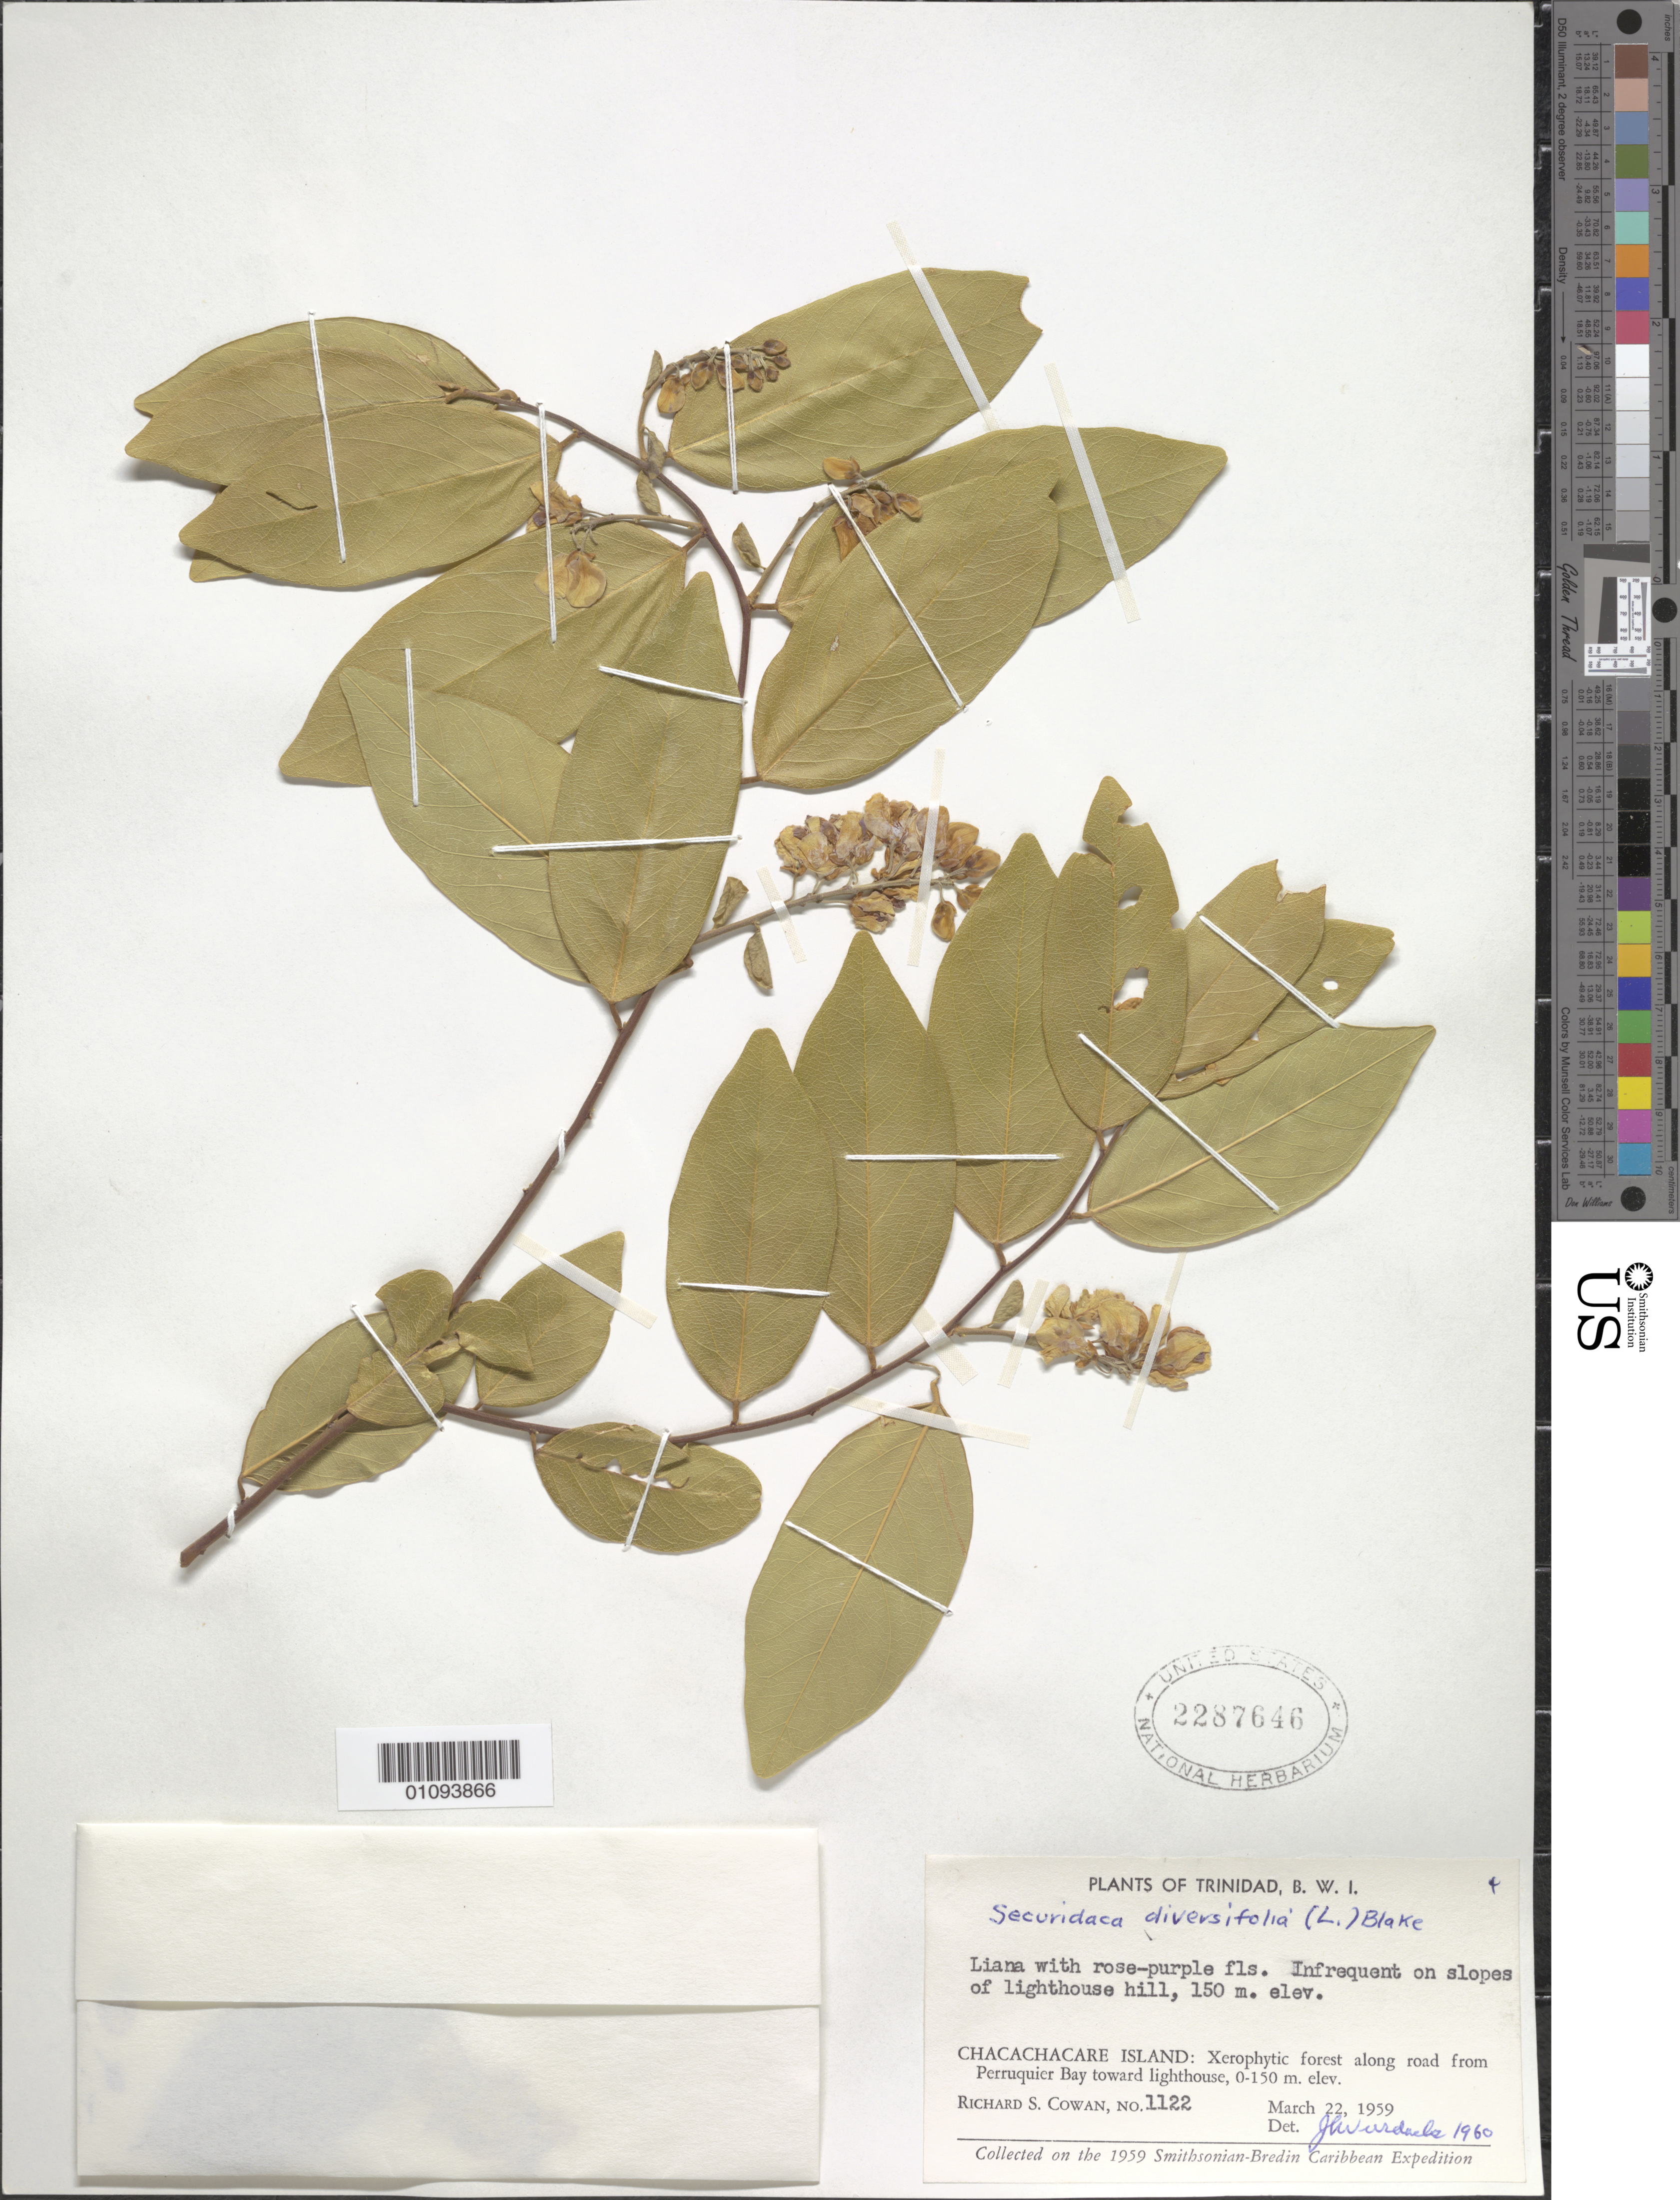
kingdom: Plantae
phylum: Tracheophyta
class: Magnoliopsida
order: Fabales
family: Polygalaceae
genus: Securidaca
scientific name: Securidaca diversifolia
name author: (L.) S.F. Blake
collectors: R. S. Cowan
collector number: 1122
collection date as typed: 22 Mar 1959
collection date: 1959-03-22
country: Trinidad and Tobago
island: Chacachacare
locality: Road from Perruquier Bay toward lighthouse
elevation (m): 0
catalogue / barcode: US 2287646